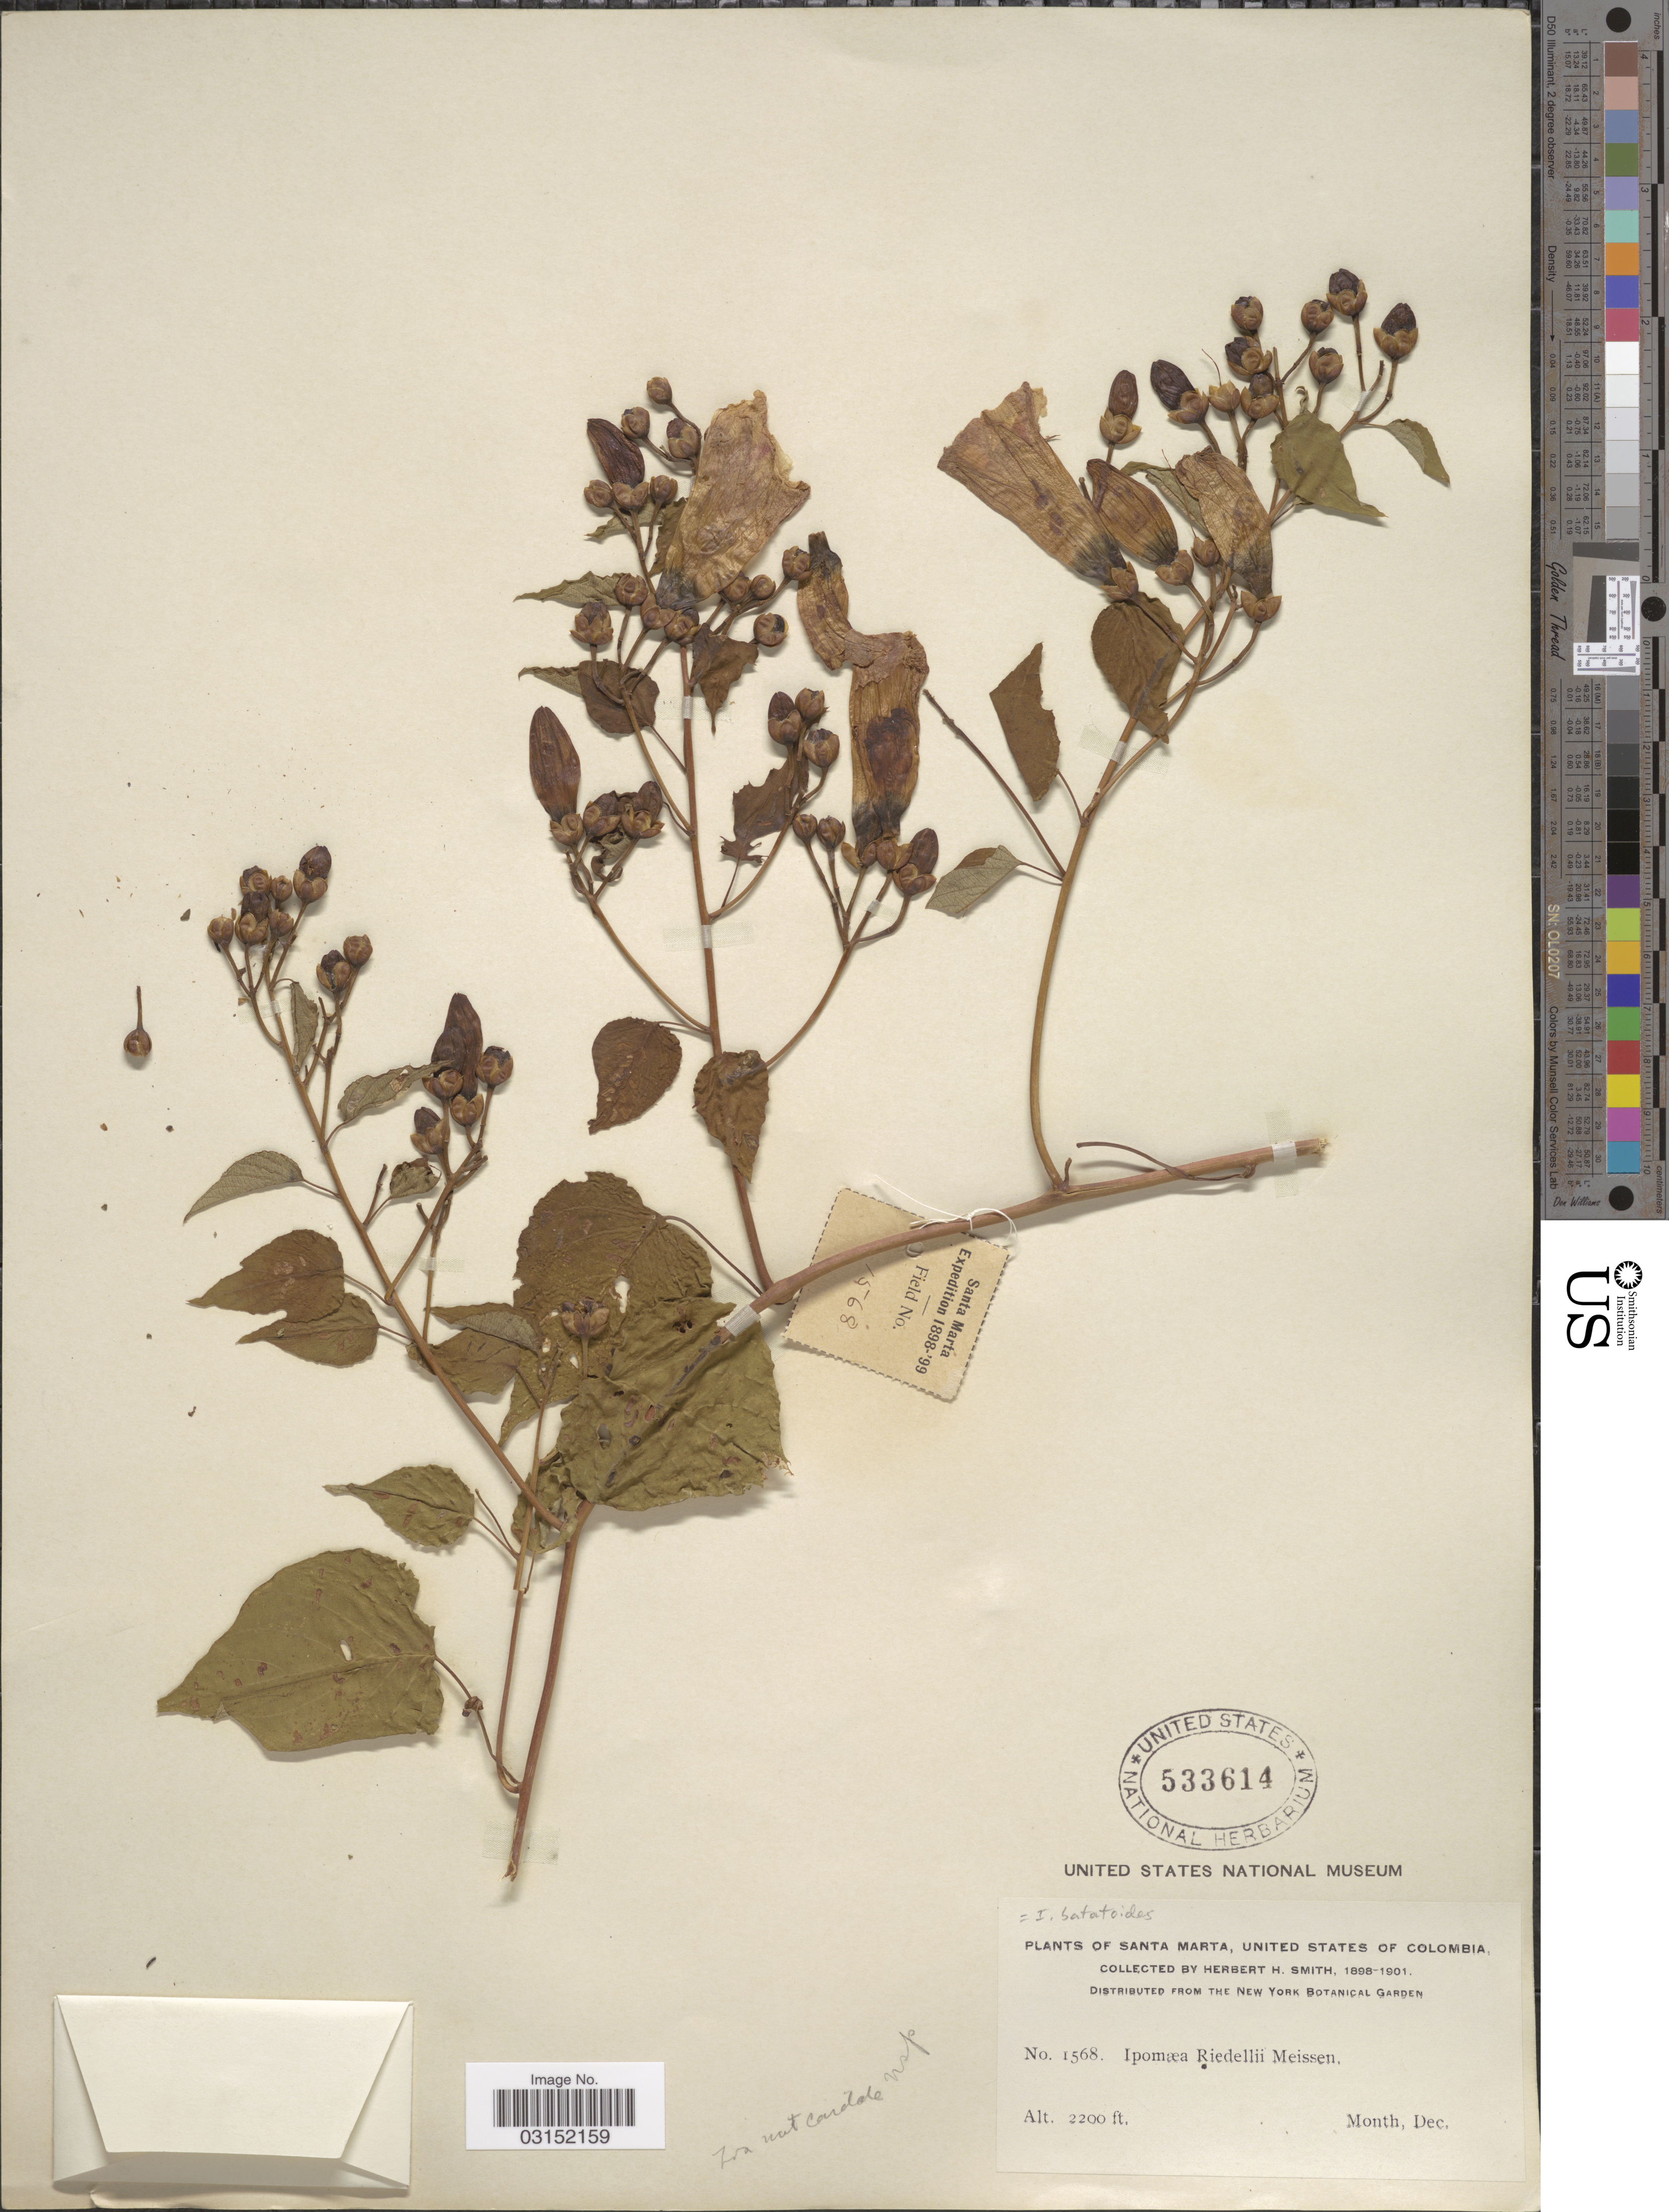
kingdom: Plantae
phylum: Tracheophyta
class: Magnoliopsida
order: Solanales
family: Convolvulaceae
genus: Ipomoea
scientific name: Ipomoea batatoides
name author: Choisy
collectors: Herbert H. Smith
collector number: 1568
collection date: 1898-12/1901-12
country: Colombia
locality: Santa Marta.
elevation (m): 671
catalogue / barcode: US 533614